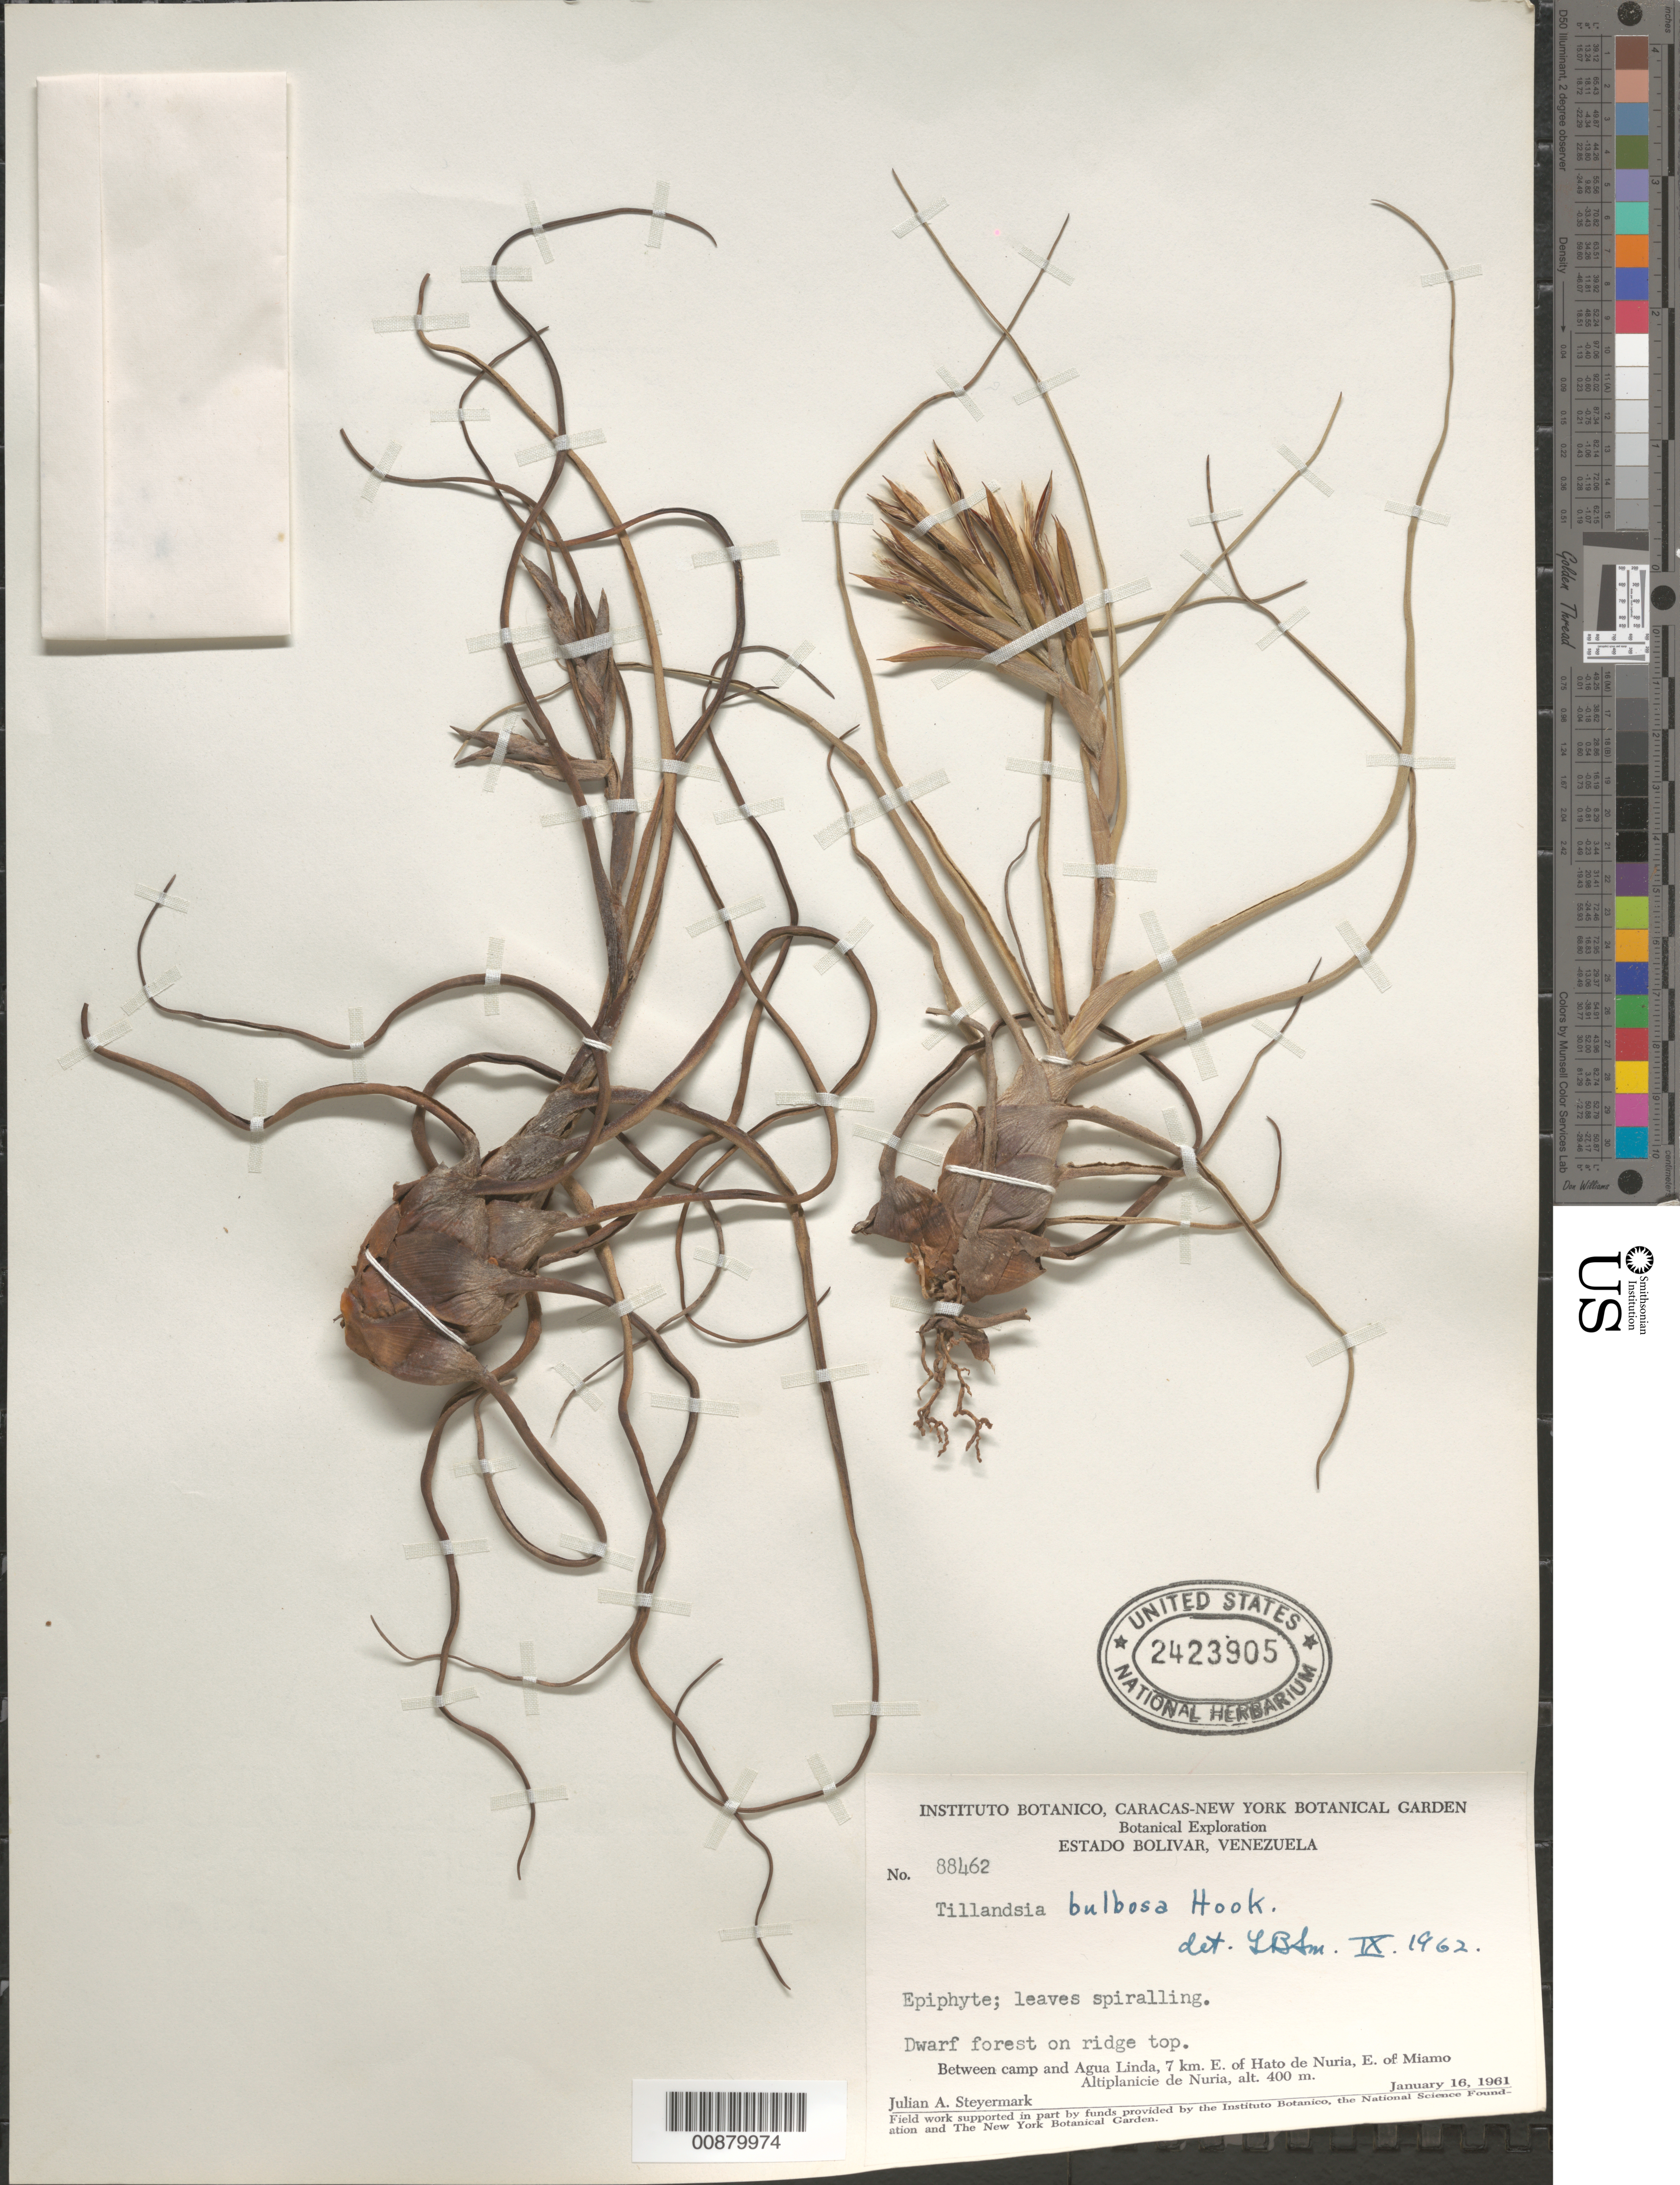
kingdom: Plantae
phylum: Tracheophyta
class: Liliopsida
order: Poales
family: Bromeliaceae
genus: Tillandsia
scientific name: Tillandsia bulbosa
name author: Hook.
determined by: Smith, Lyman B., (US), NMNH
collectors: J. Steyermark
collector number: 88462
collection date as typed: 16-Jan-61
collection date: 1961-01-16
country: Venezuela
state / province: Bolívar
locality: Miamo, E of, Agua Linda, 7 km E of Hato de Nuria, Altiplanicie de Nuria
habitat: Dwarf forest on ridge top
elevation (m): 400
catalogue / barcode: US 2423905